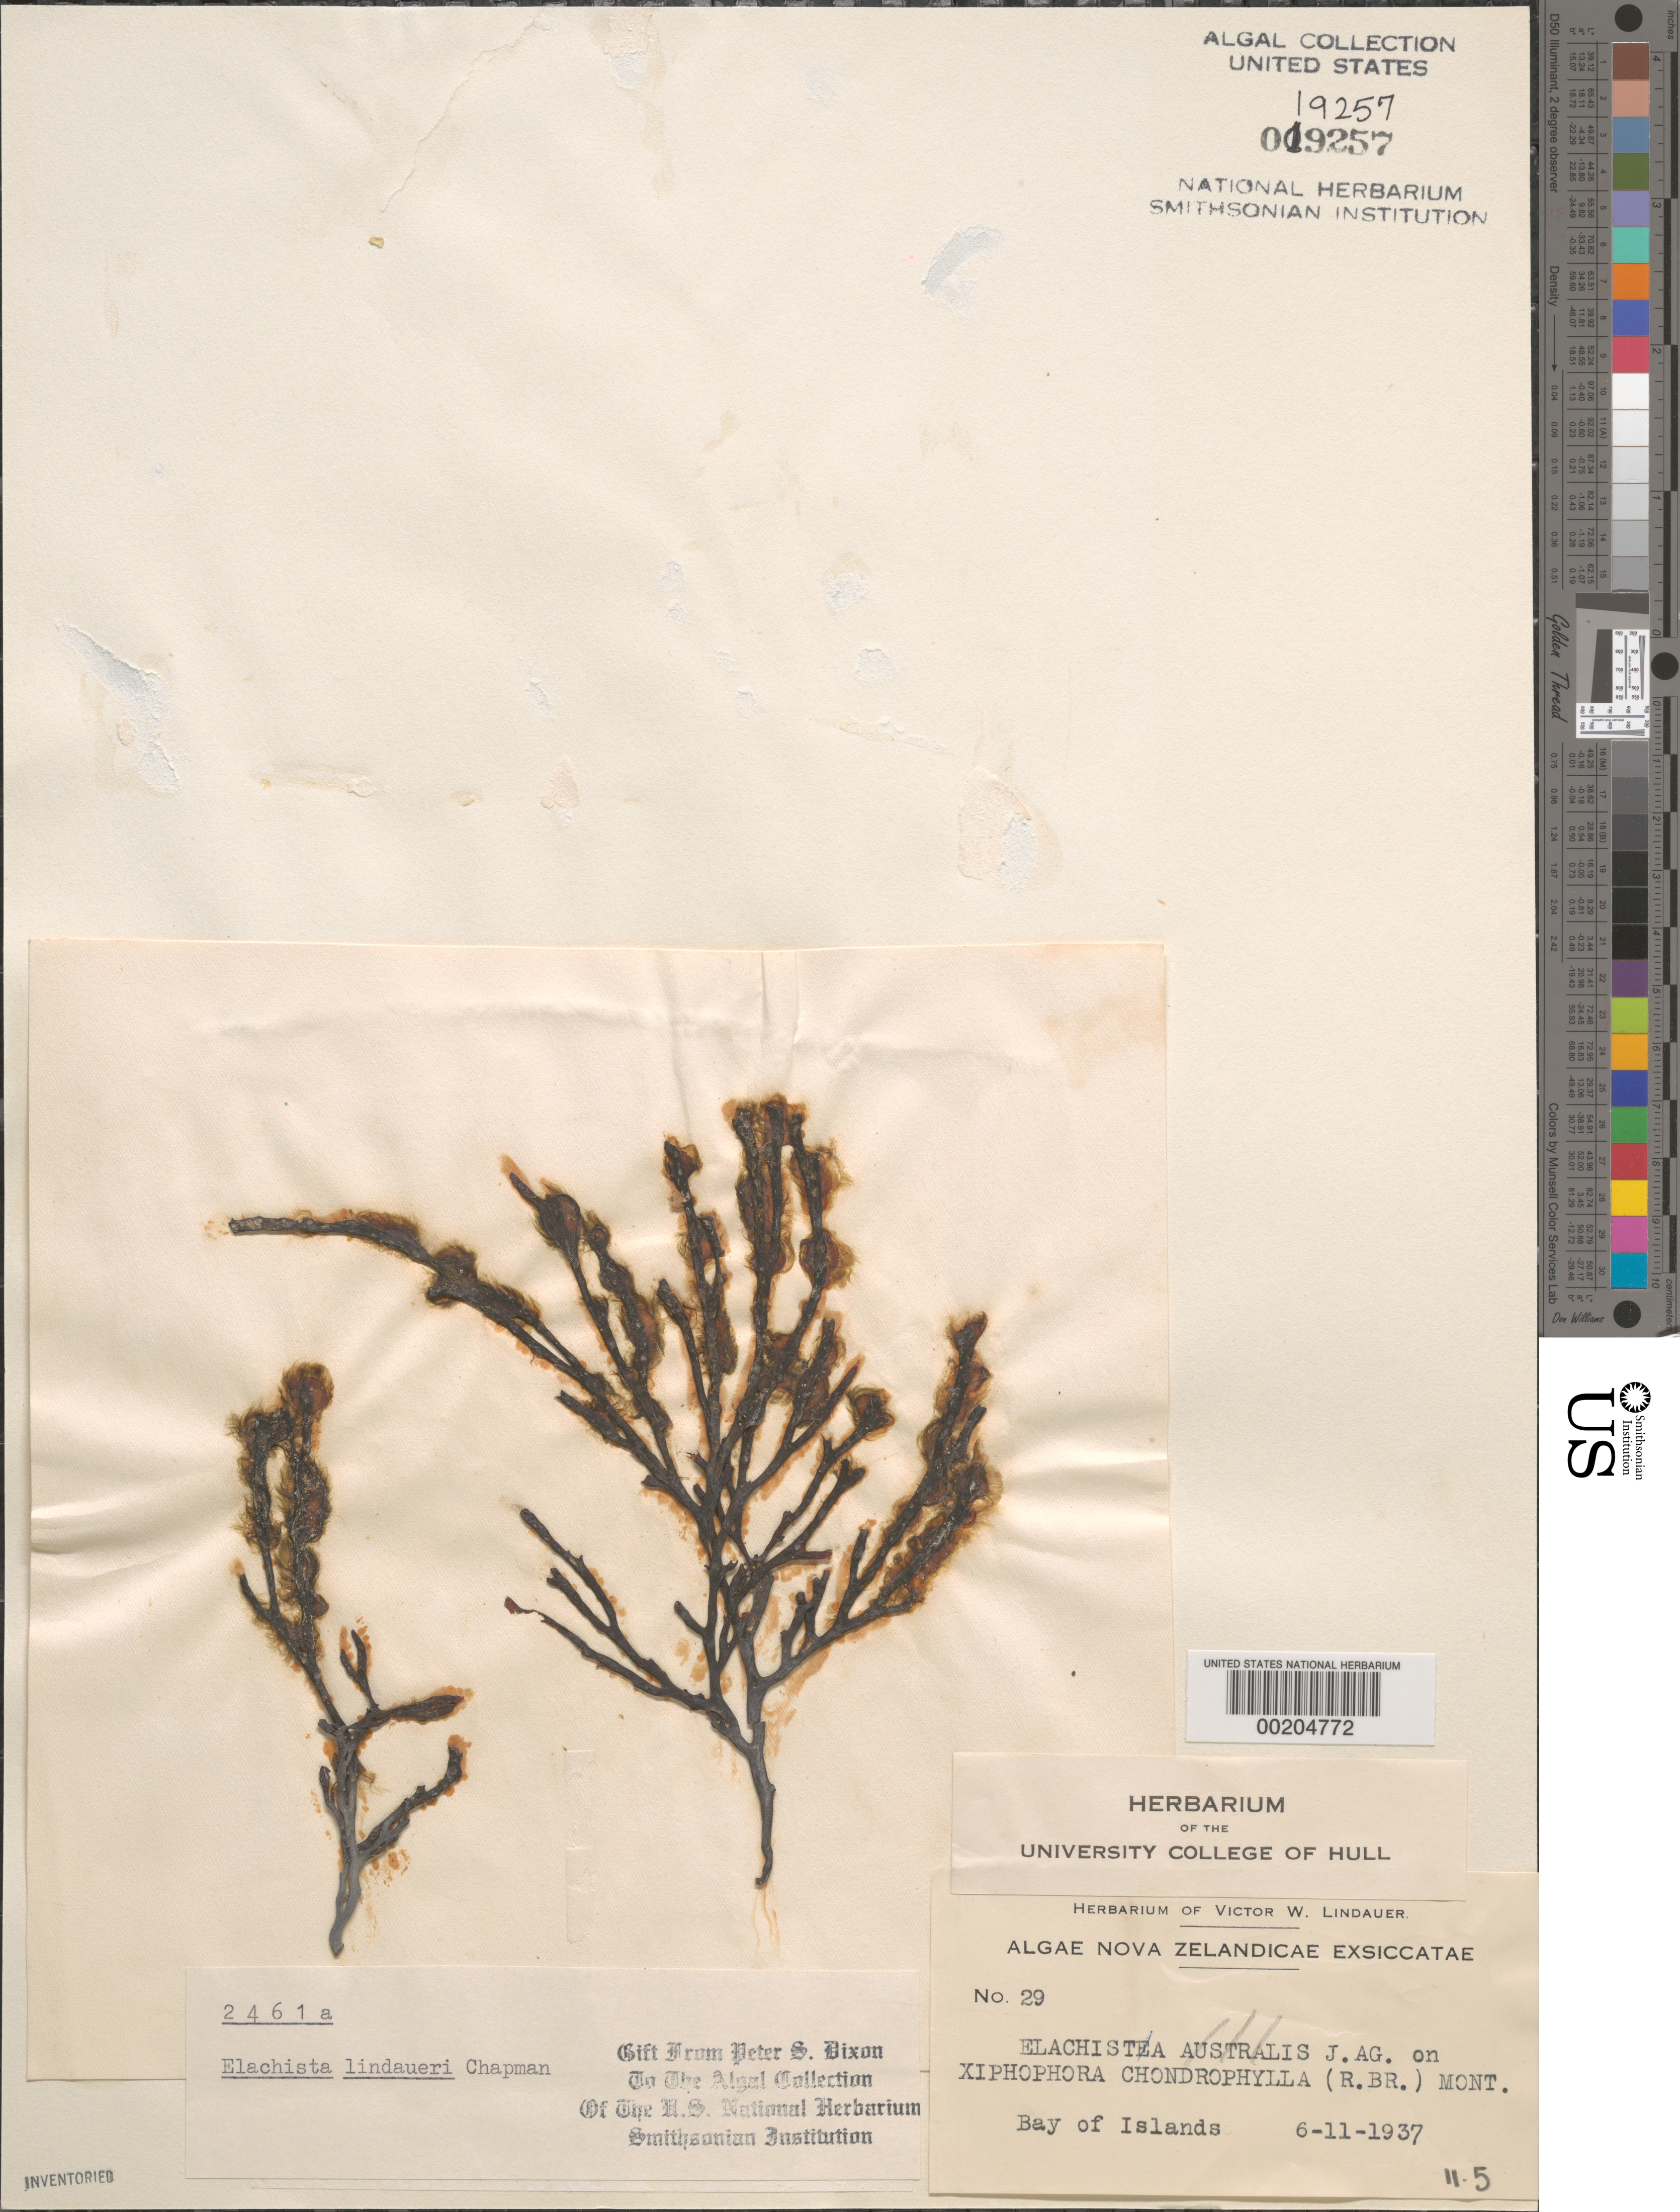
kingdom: Chromista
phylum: Ochrophyta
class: Phaeophyceae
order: Ectocarpales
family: Chordariaceae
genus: Elachista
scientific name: Elachista lindaueri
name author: V.J. Chapm.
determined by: Dixon, P. S.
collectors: V. Lindauer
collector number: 29 & PSD 2461A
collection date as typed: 06 Nov 1937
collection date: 1937-11-06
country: New Zealand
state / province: Northland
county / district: Far North District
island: North Island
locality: Bay of Islands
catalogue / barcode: US 19257